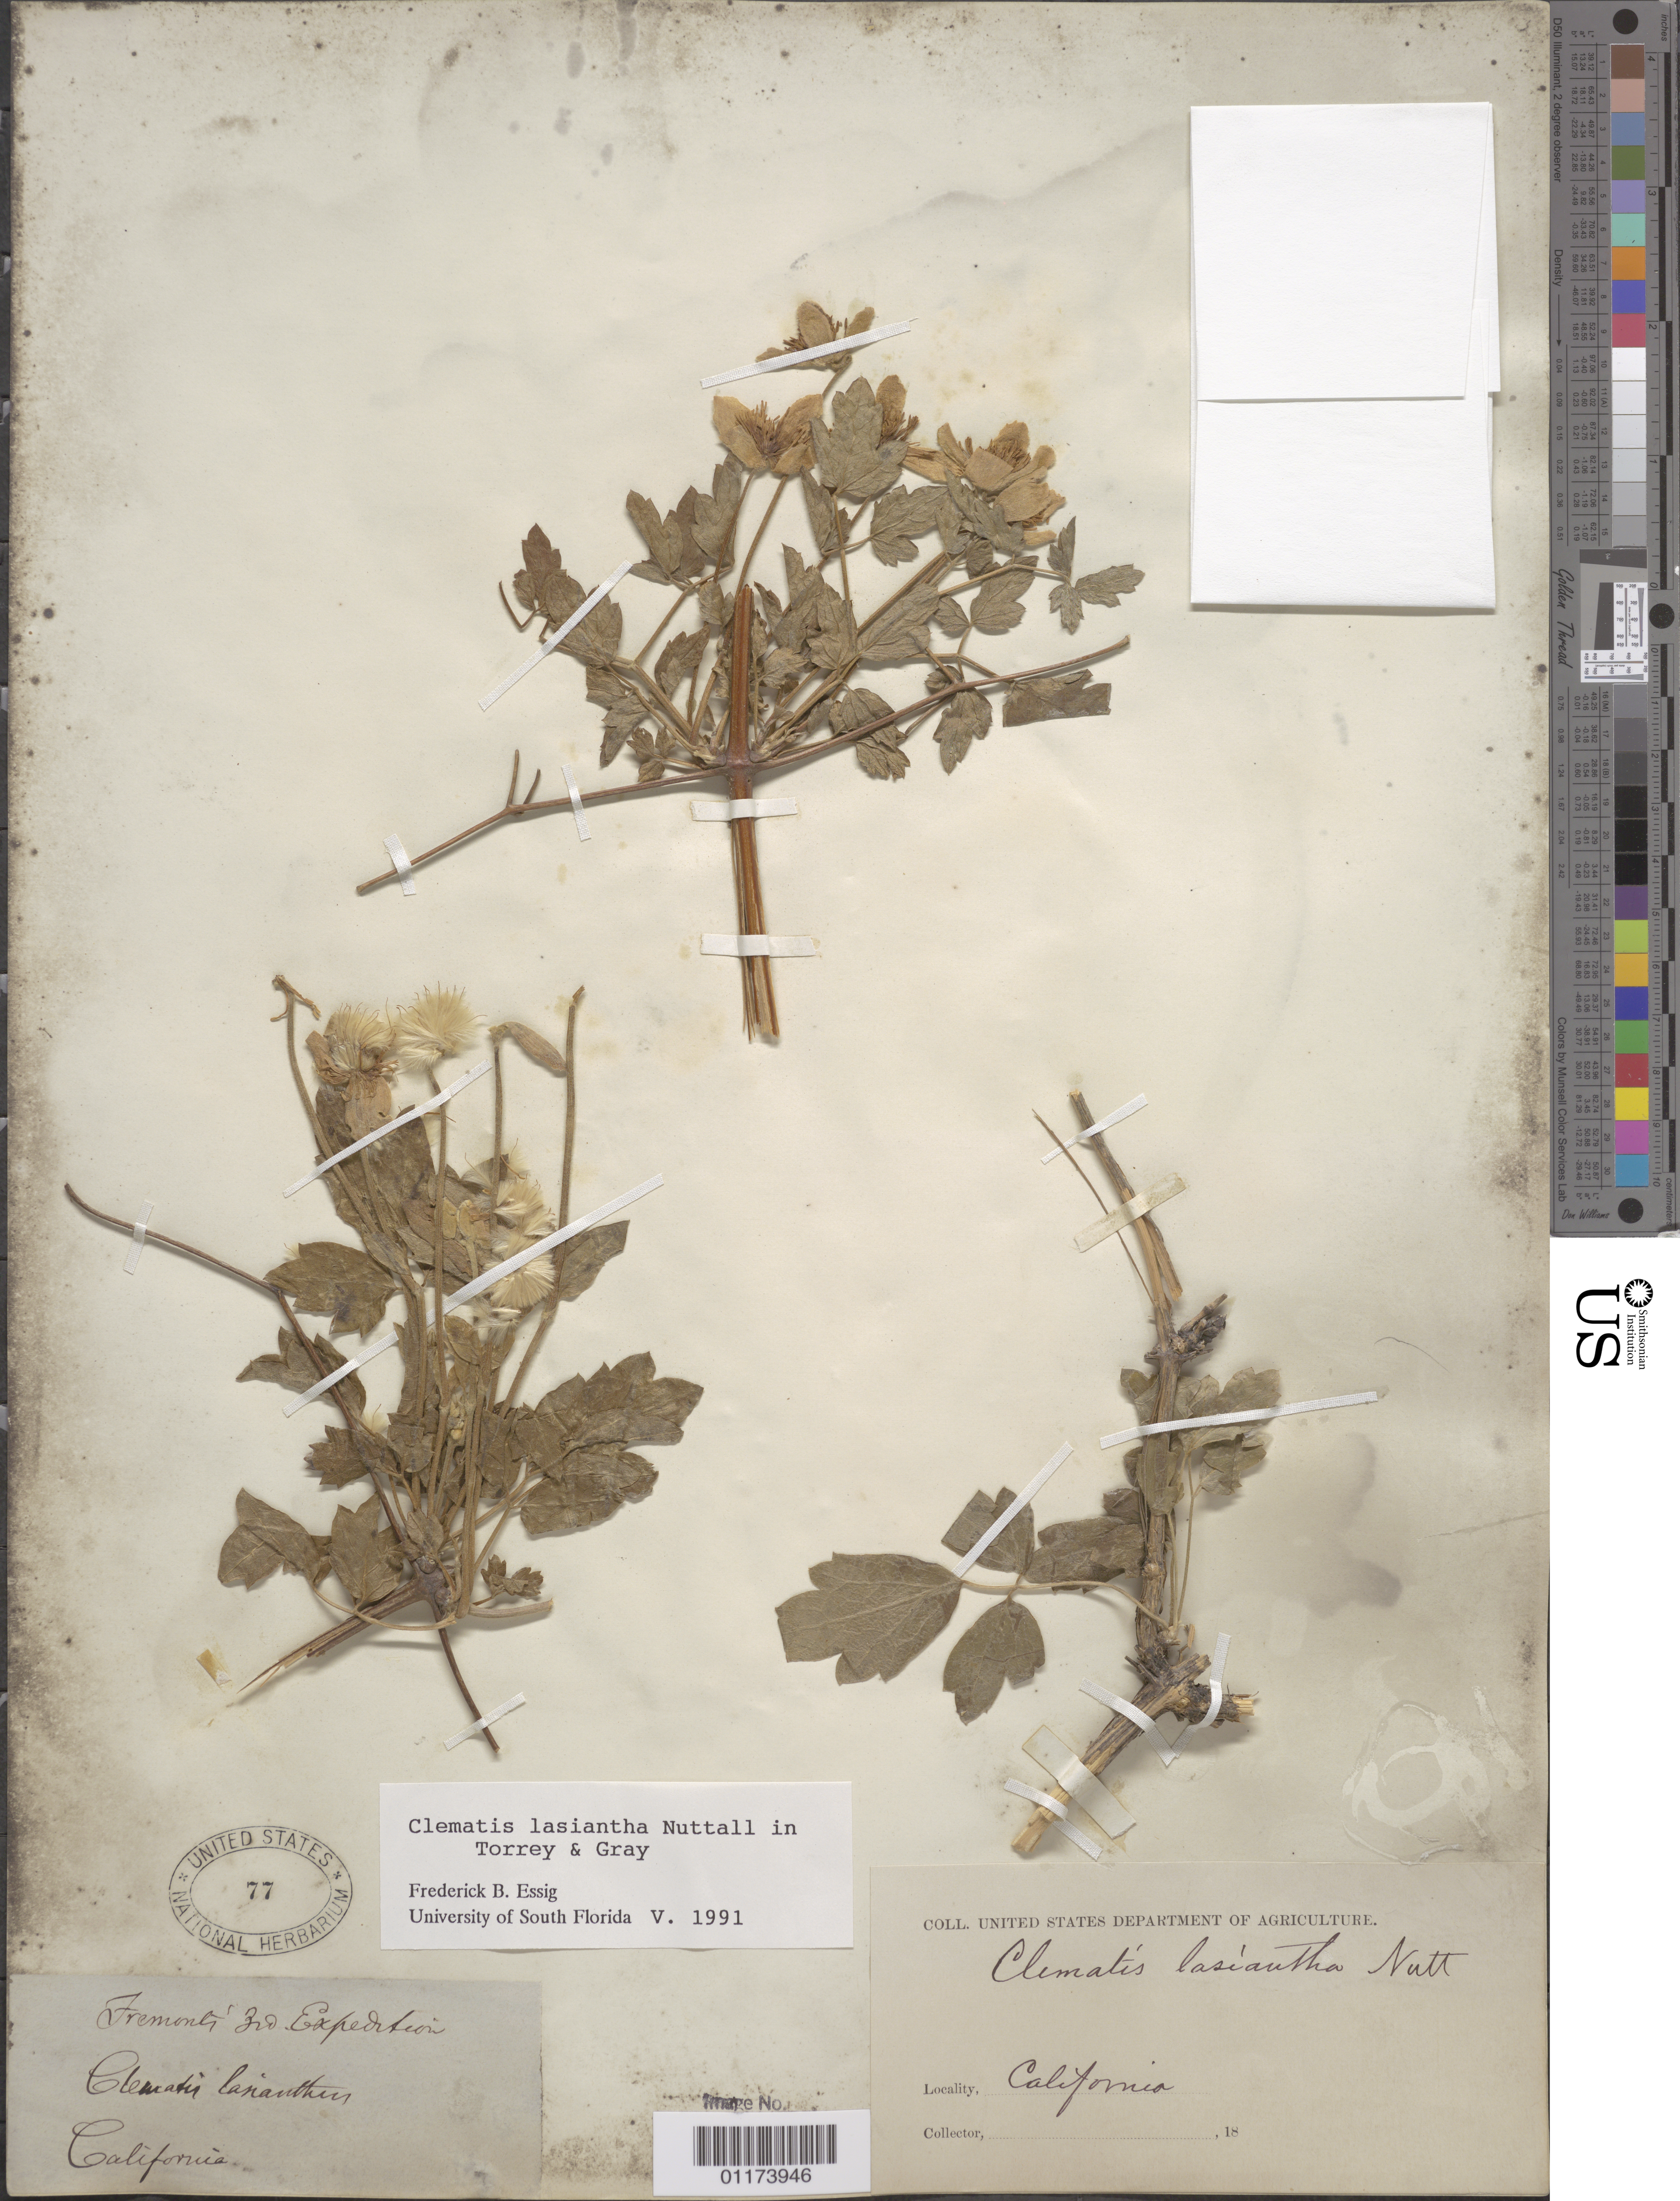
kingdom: Plantae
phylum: Tracheophyta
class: Magnoliopsida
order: Ranunculales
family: Ranunculaceae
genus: Clematis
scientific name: Clematis ligusticifolia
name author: Nutt.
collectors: J. C. Frémont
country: United States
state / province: California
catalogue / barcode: US 77